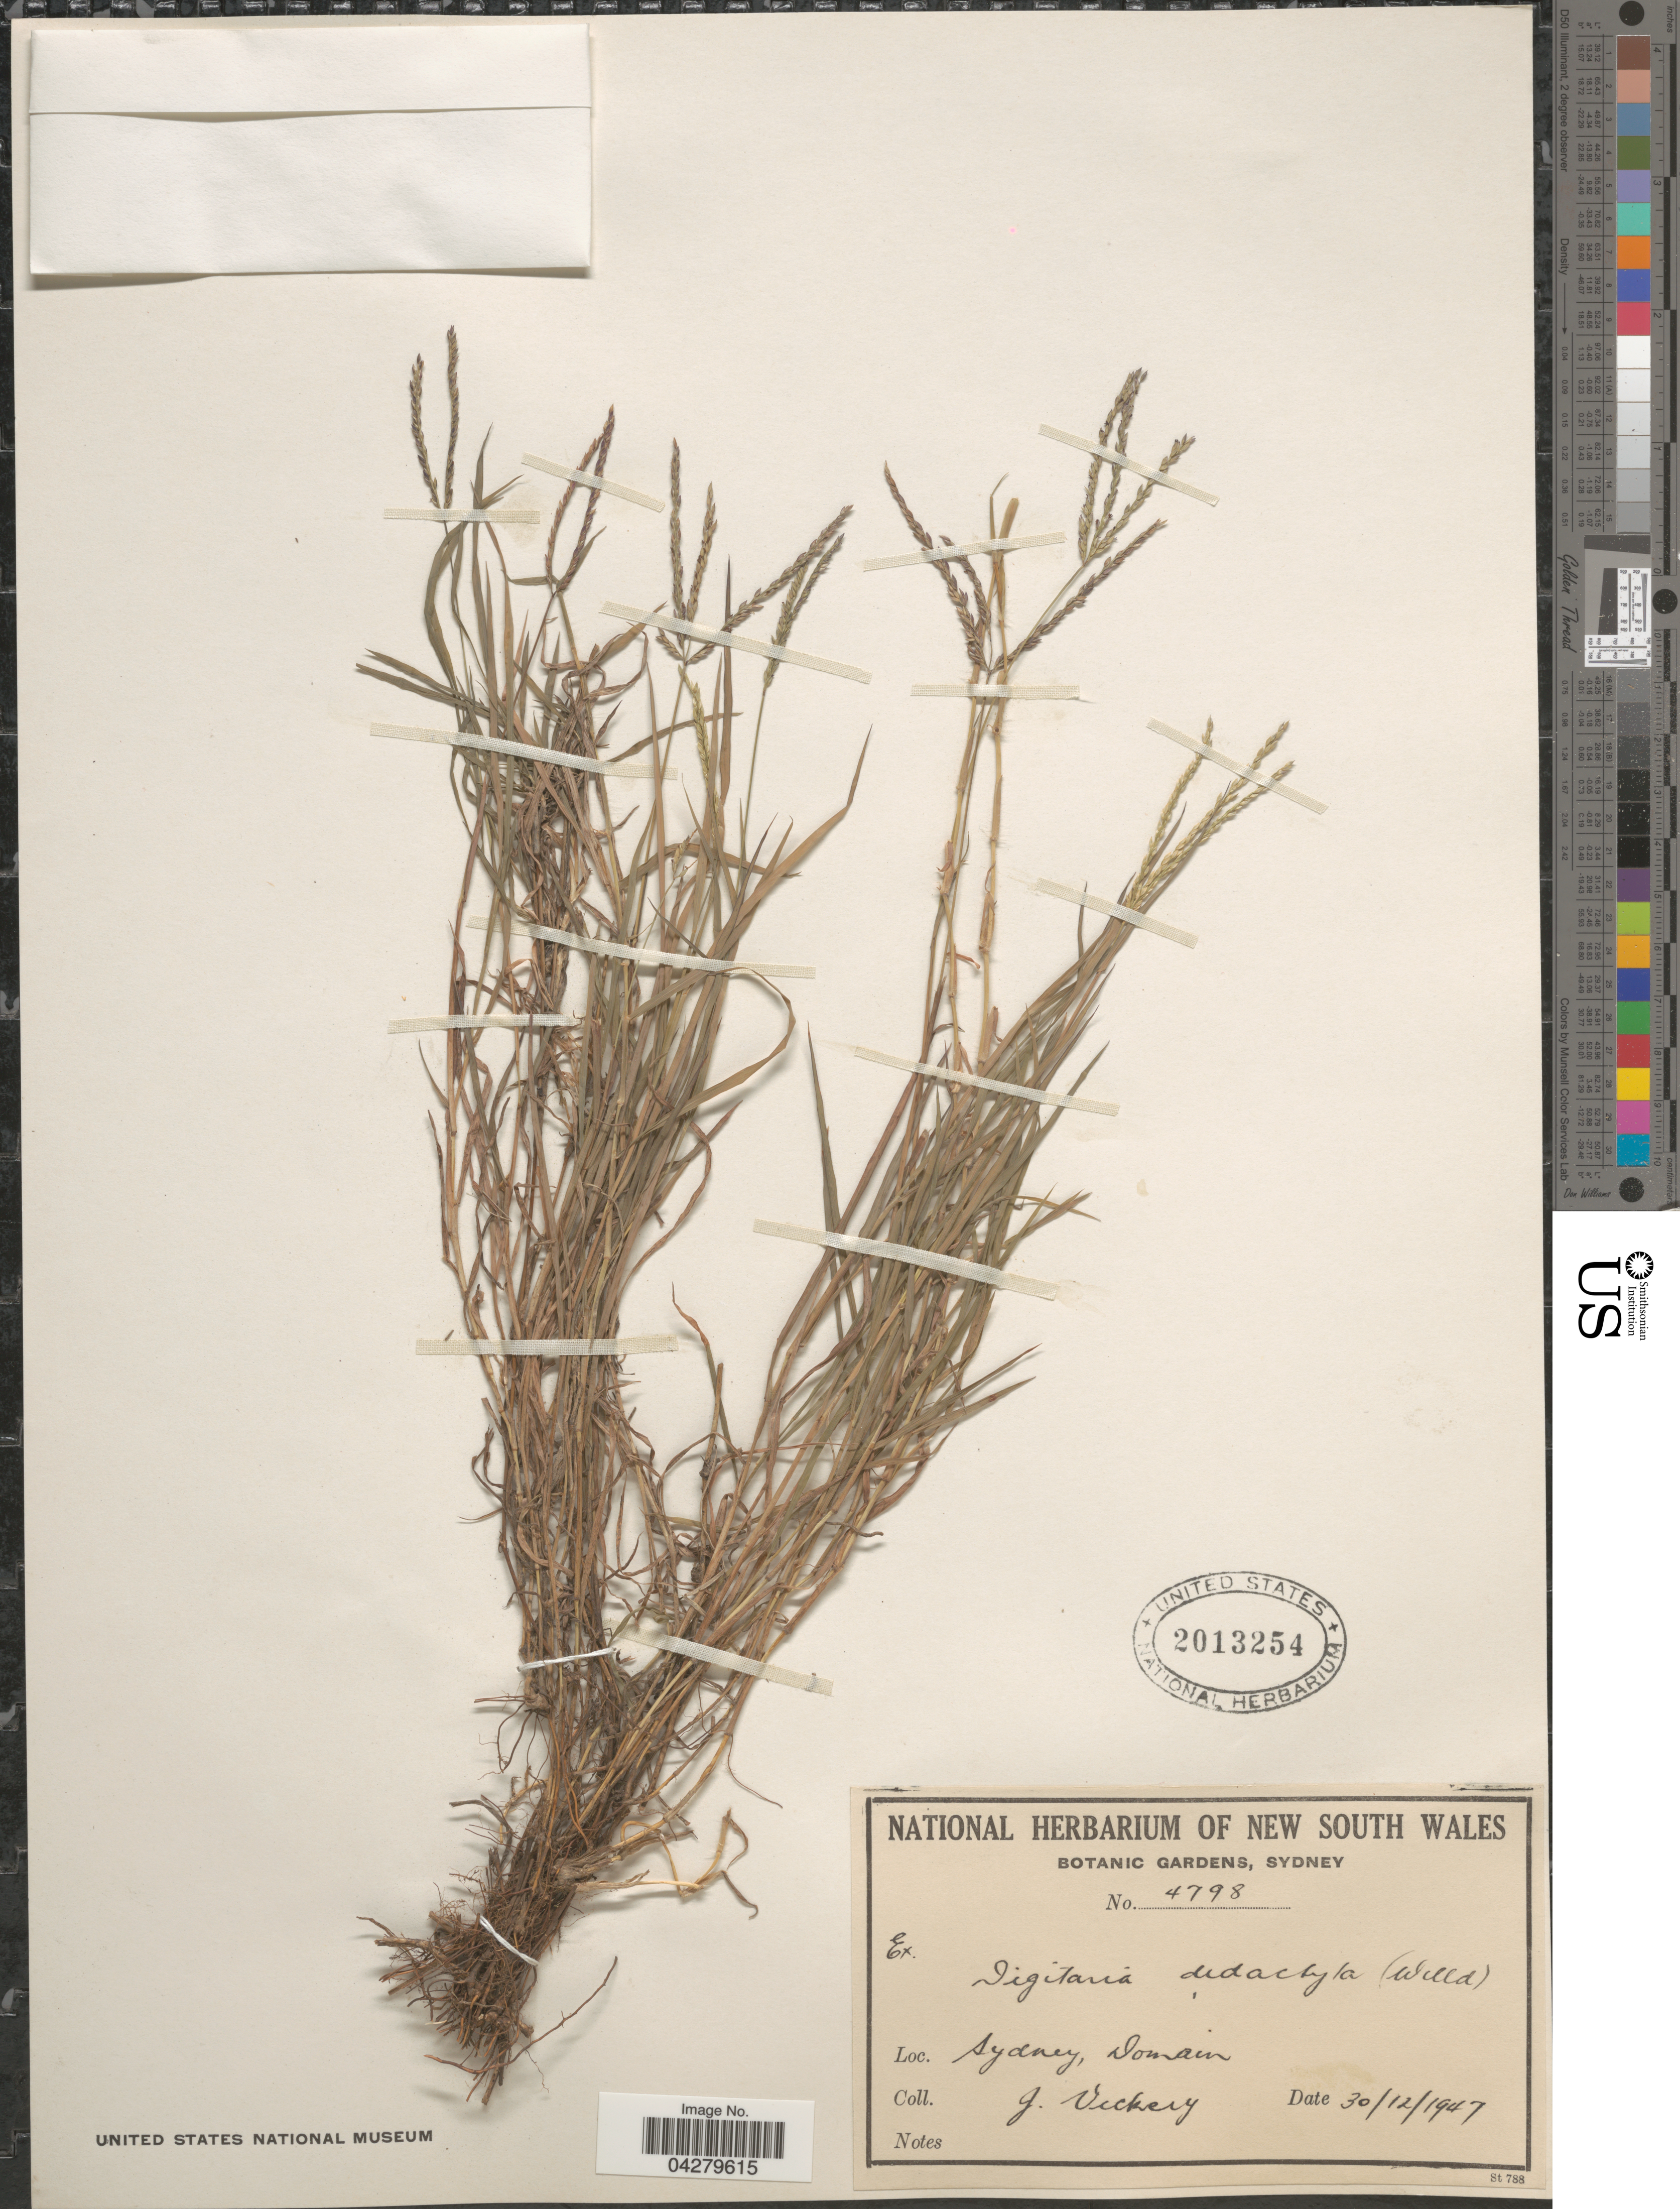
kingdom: Plantae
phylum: Tracheophyta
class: Liliopsida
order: Poales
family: Poaceae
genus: Digitaria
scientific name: Digitaria didactyla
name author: Willd.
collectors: J. Vickery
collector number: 4798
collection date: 1947-12-30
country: Australia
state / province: New South Wales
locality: Sydney, Domain.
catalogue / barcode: US 2013254